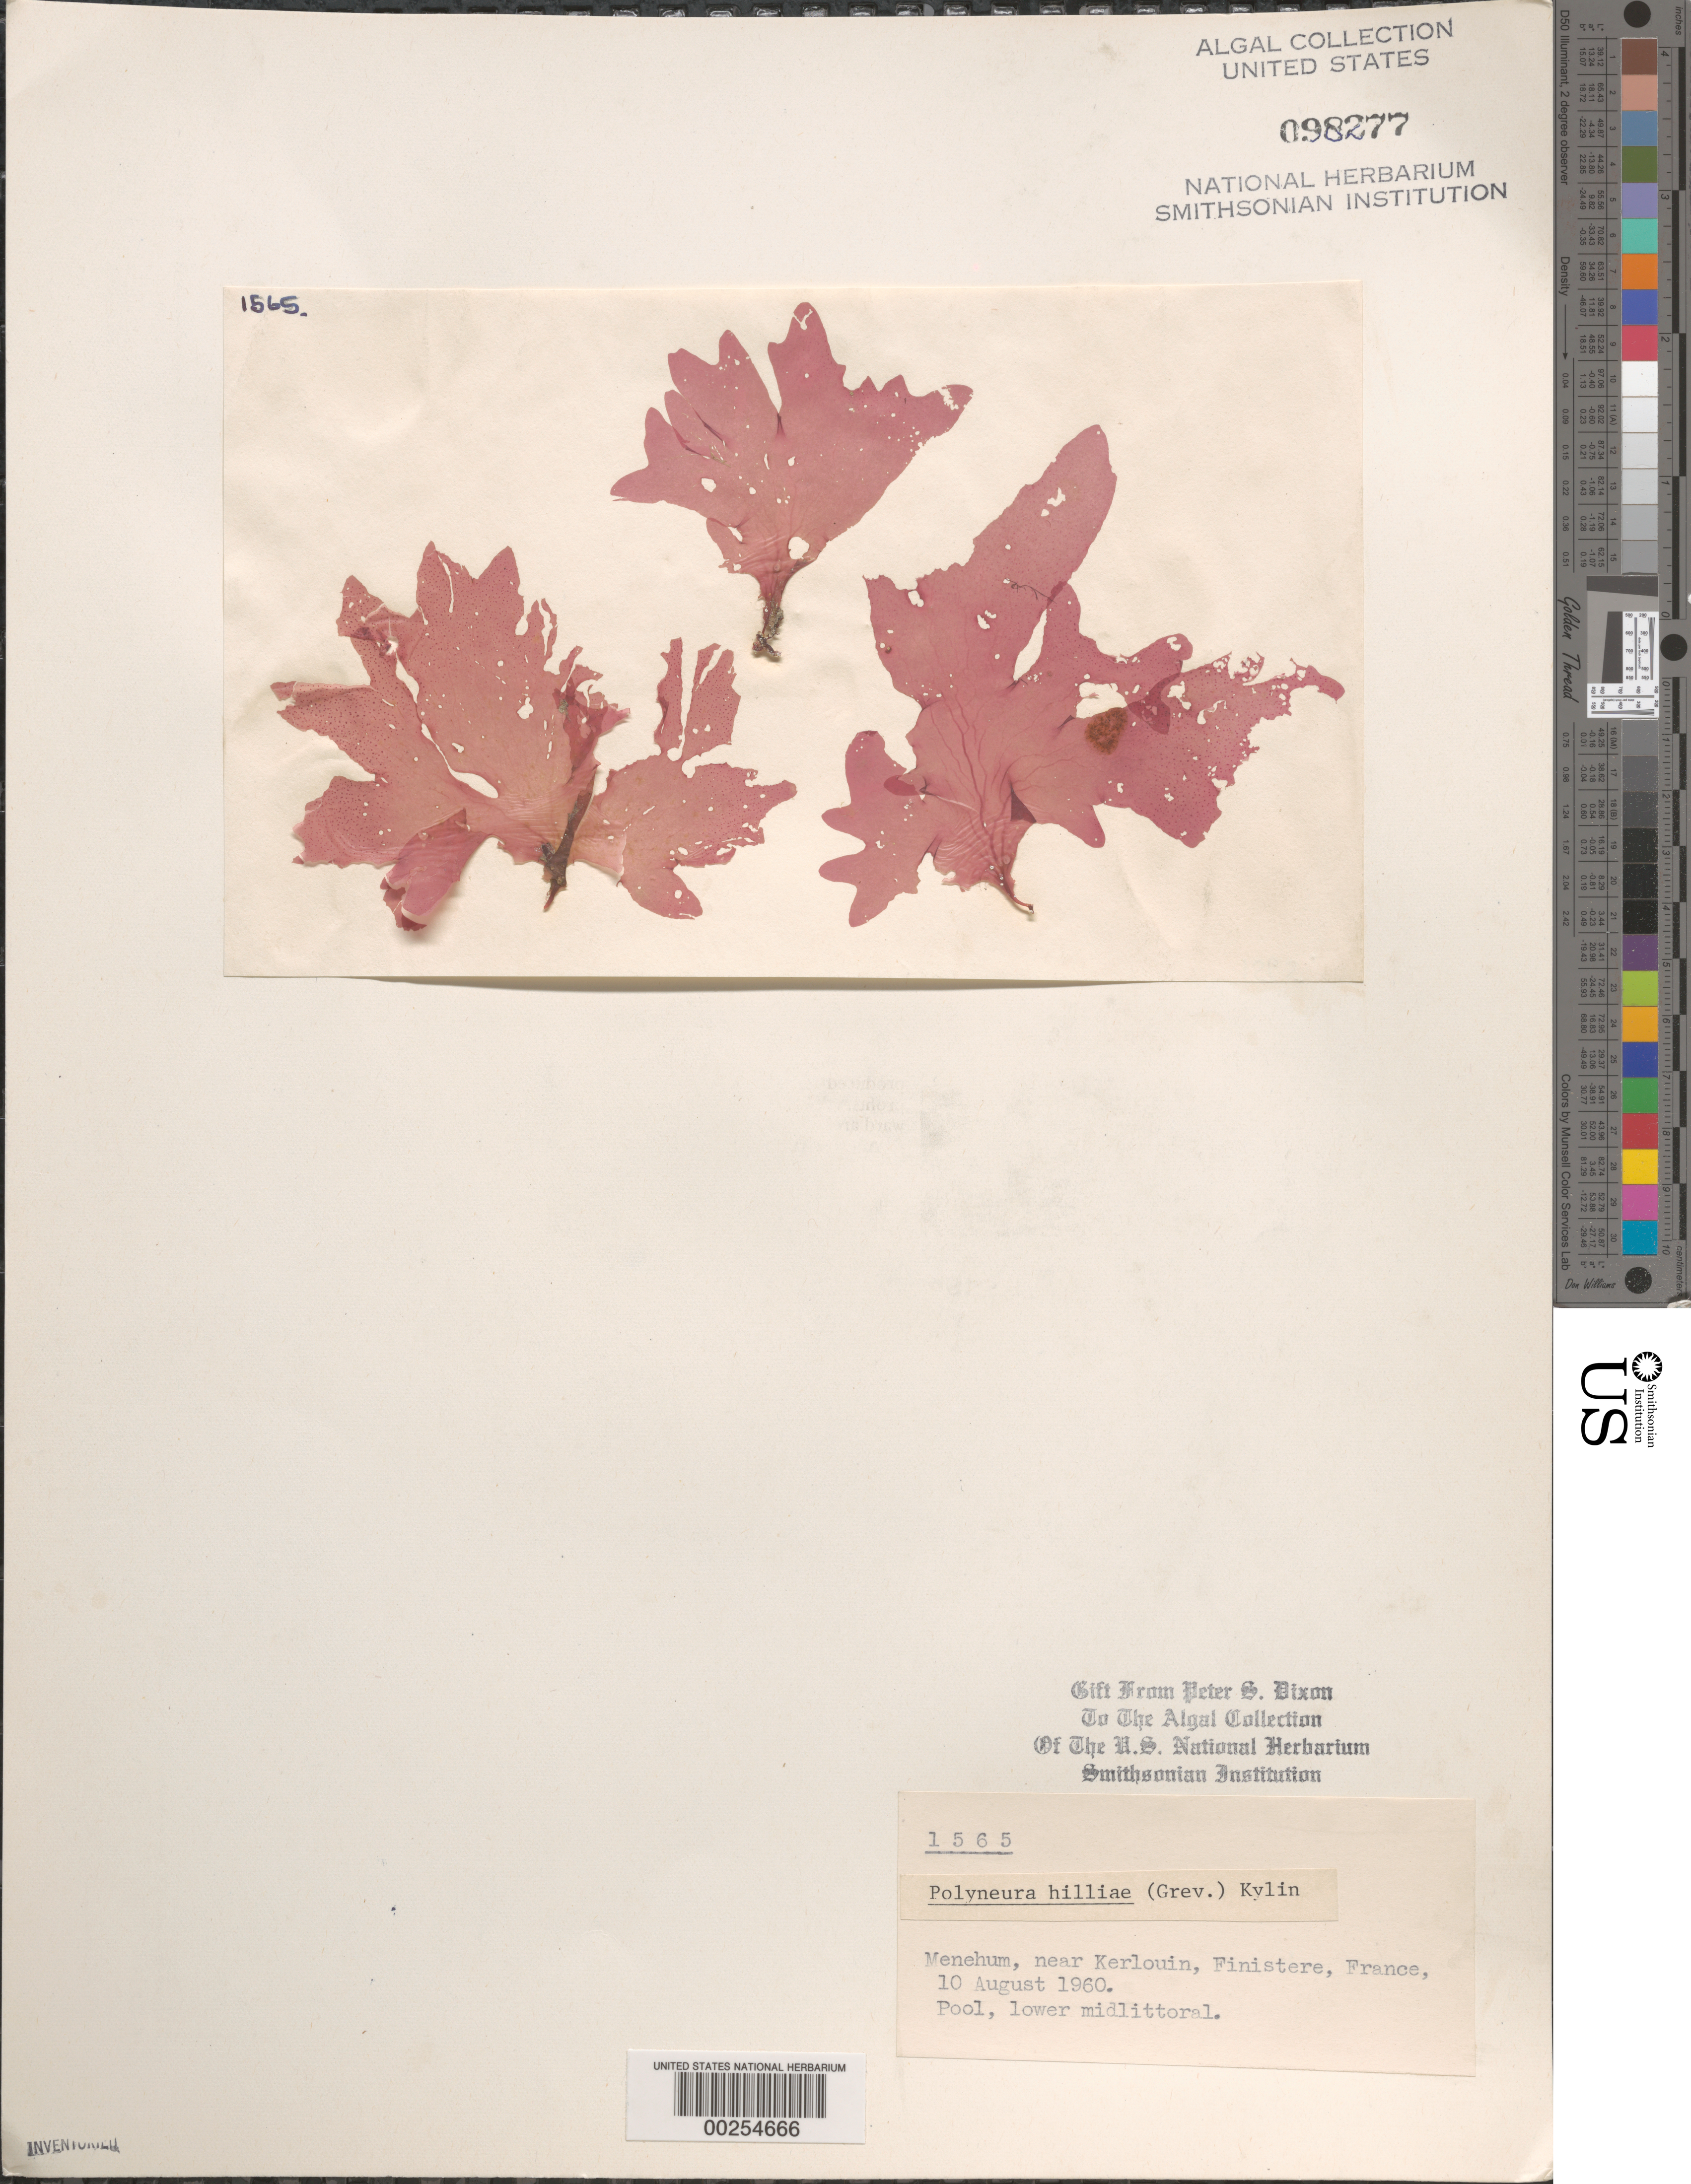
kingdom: Plantae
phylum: Rhodophyta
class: Florideophyceae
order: Ceramiales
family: Delesseriaceae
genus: Polyneura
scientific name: Polyneura bonnemaisonii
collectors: P. S. Dixon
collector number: PSD 1565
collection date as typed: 10 Aug 1960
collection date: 1960-08-10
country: France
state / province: Bretagne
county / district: Finistère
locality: Menehum, near Kerlouin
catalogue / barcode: US 98277